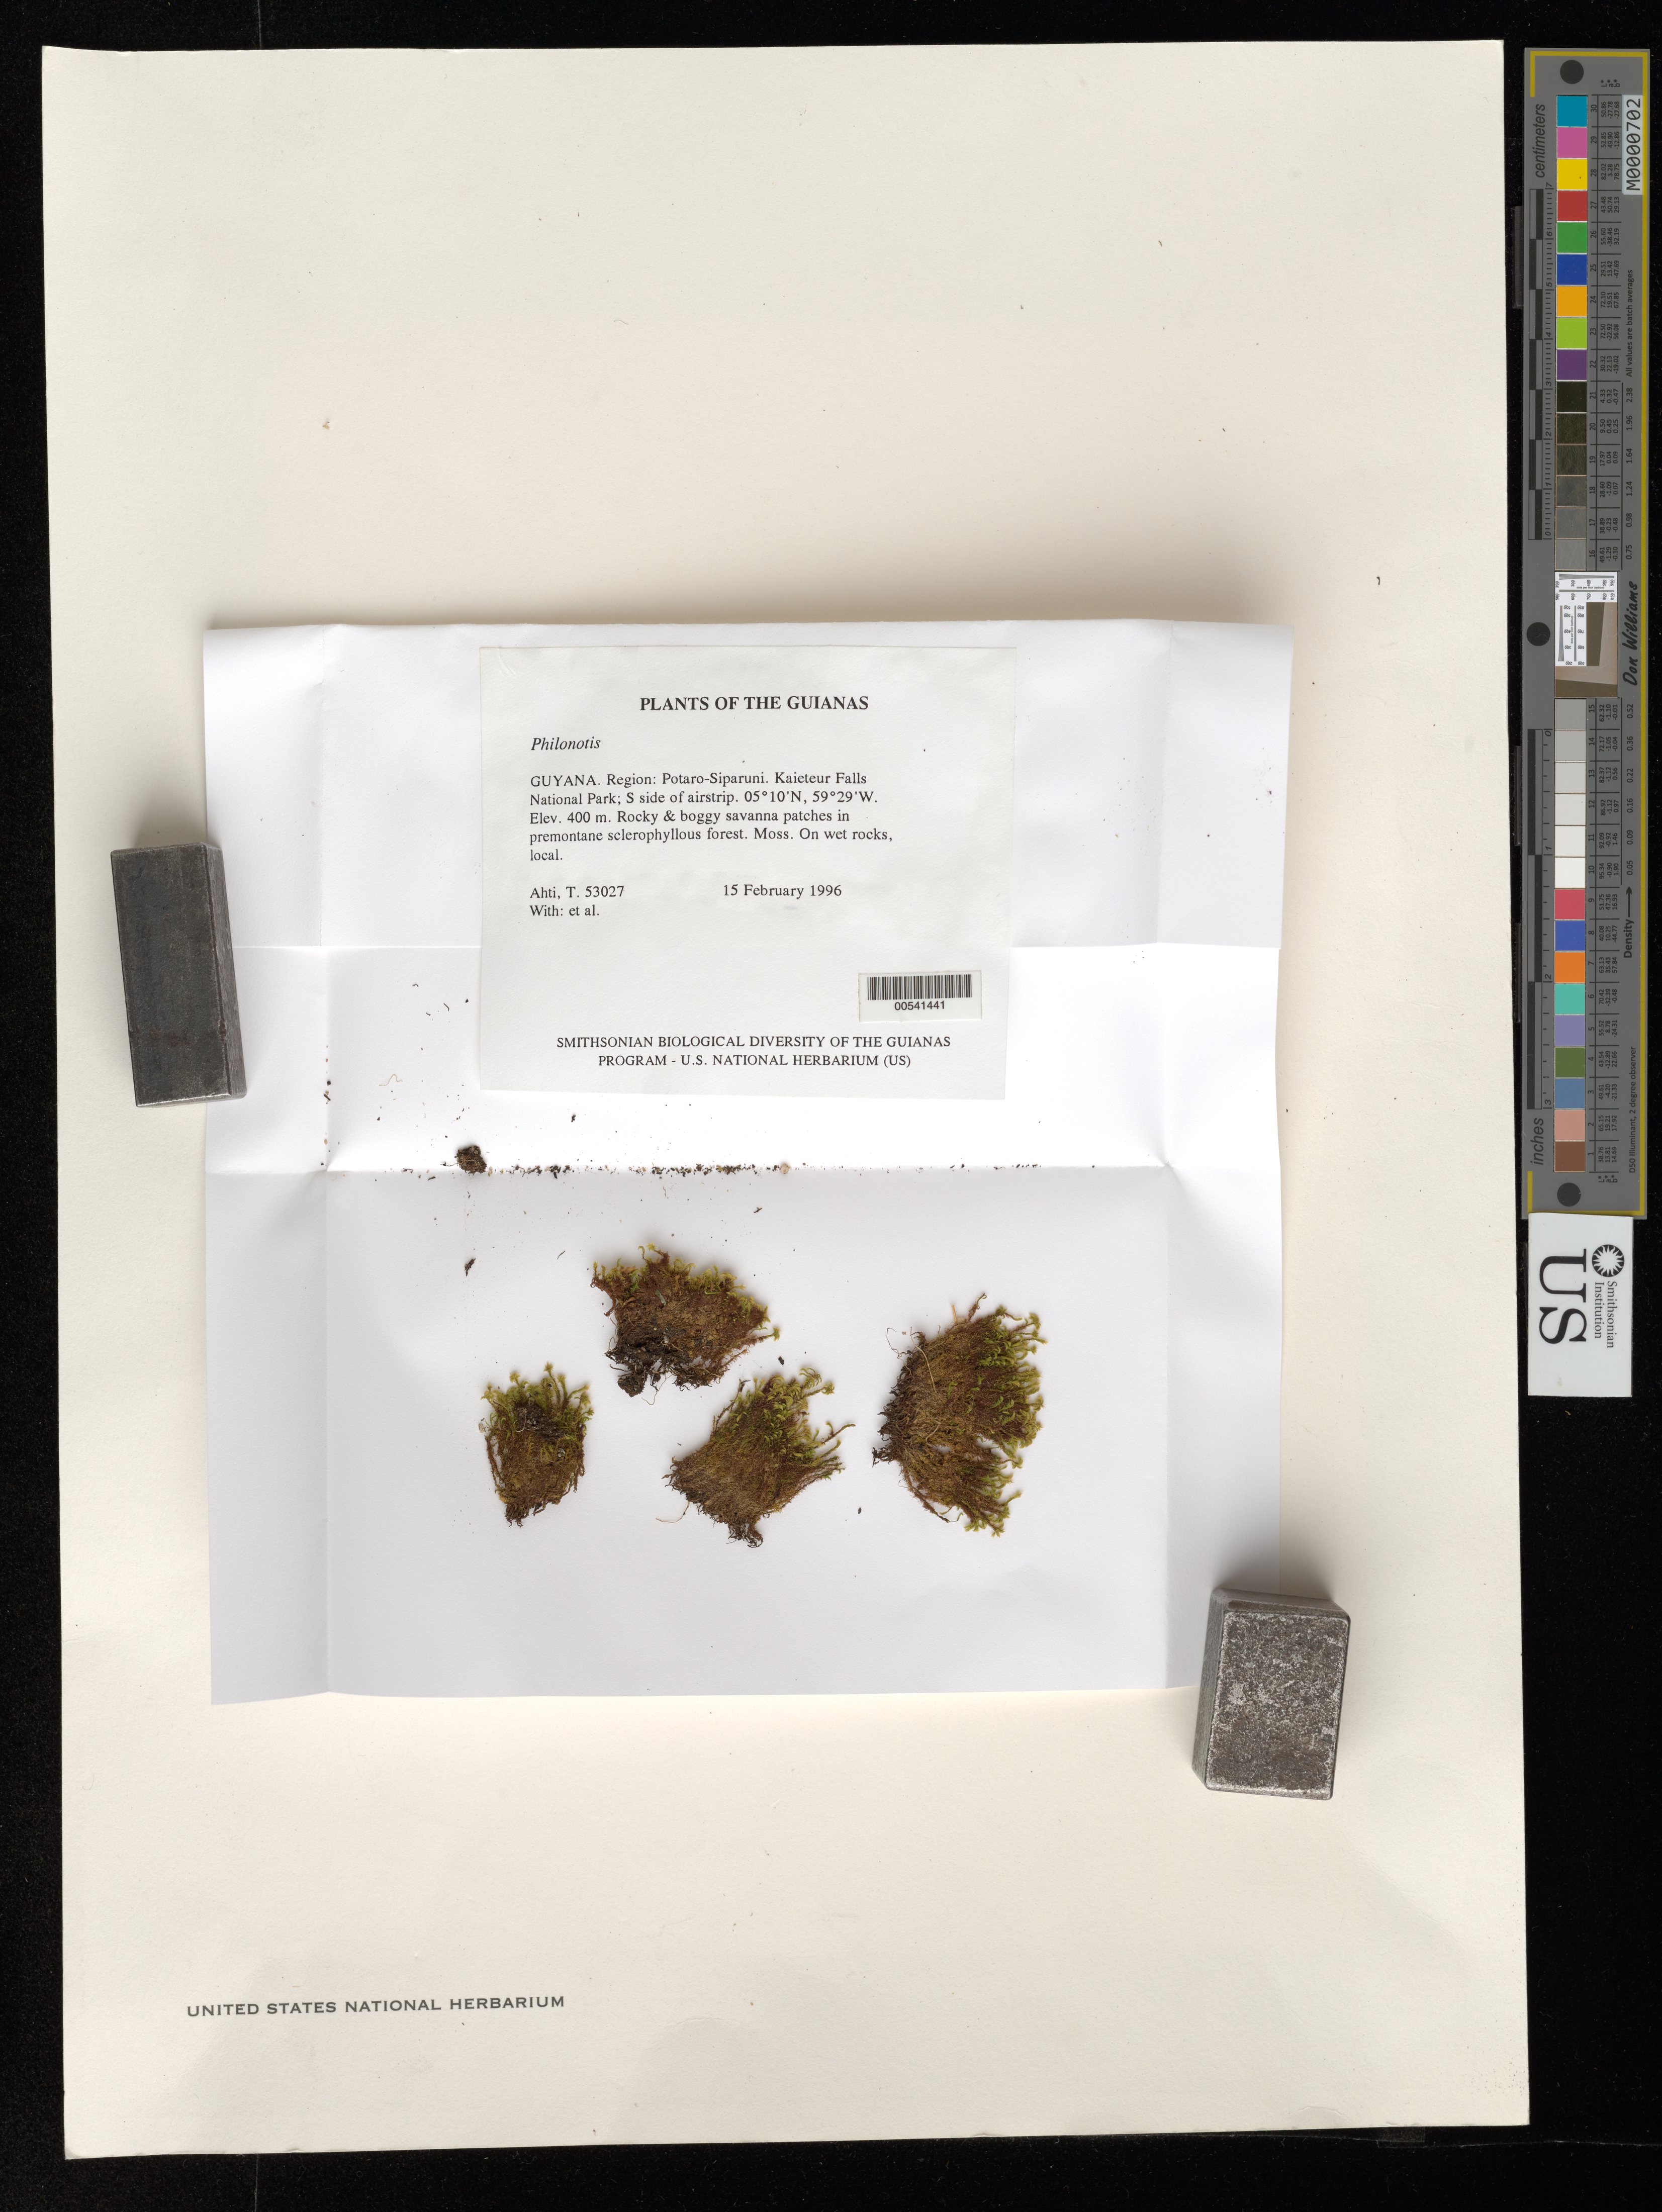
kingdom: Plantae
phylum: Bryophyta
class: Bryopsida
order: Bartramiales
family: Bartramiaceae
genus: Philonotis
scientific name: Philonotis sp.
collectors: T. T. Ahti et al.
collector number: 53027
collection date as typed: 15 February 1996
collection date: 1996-02-15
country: Guyana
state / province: Potaro-Siparuni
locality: Kaieteur Falls National Park; S side of airstrip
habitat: Rocky & boggy savanna patches in premontane sclerophyllous forest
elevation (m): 400